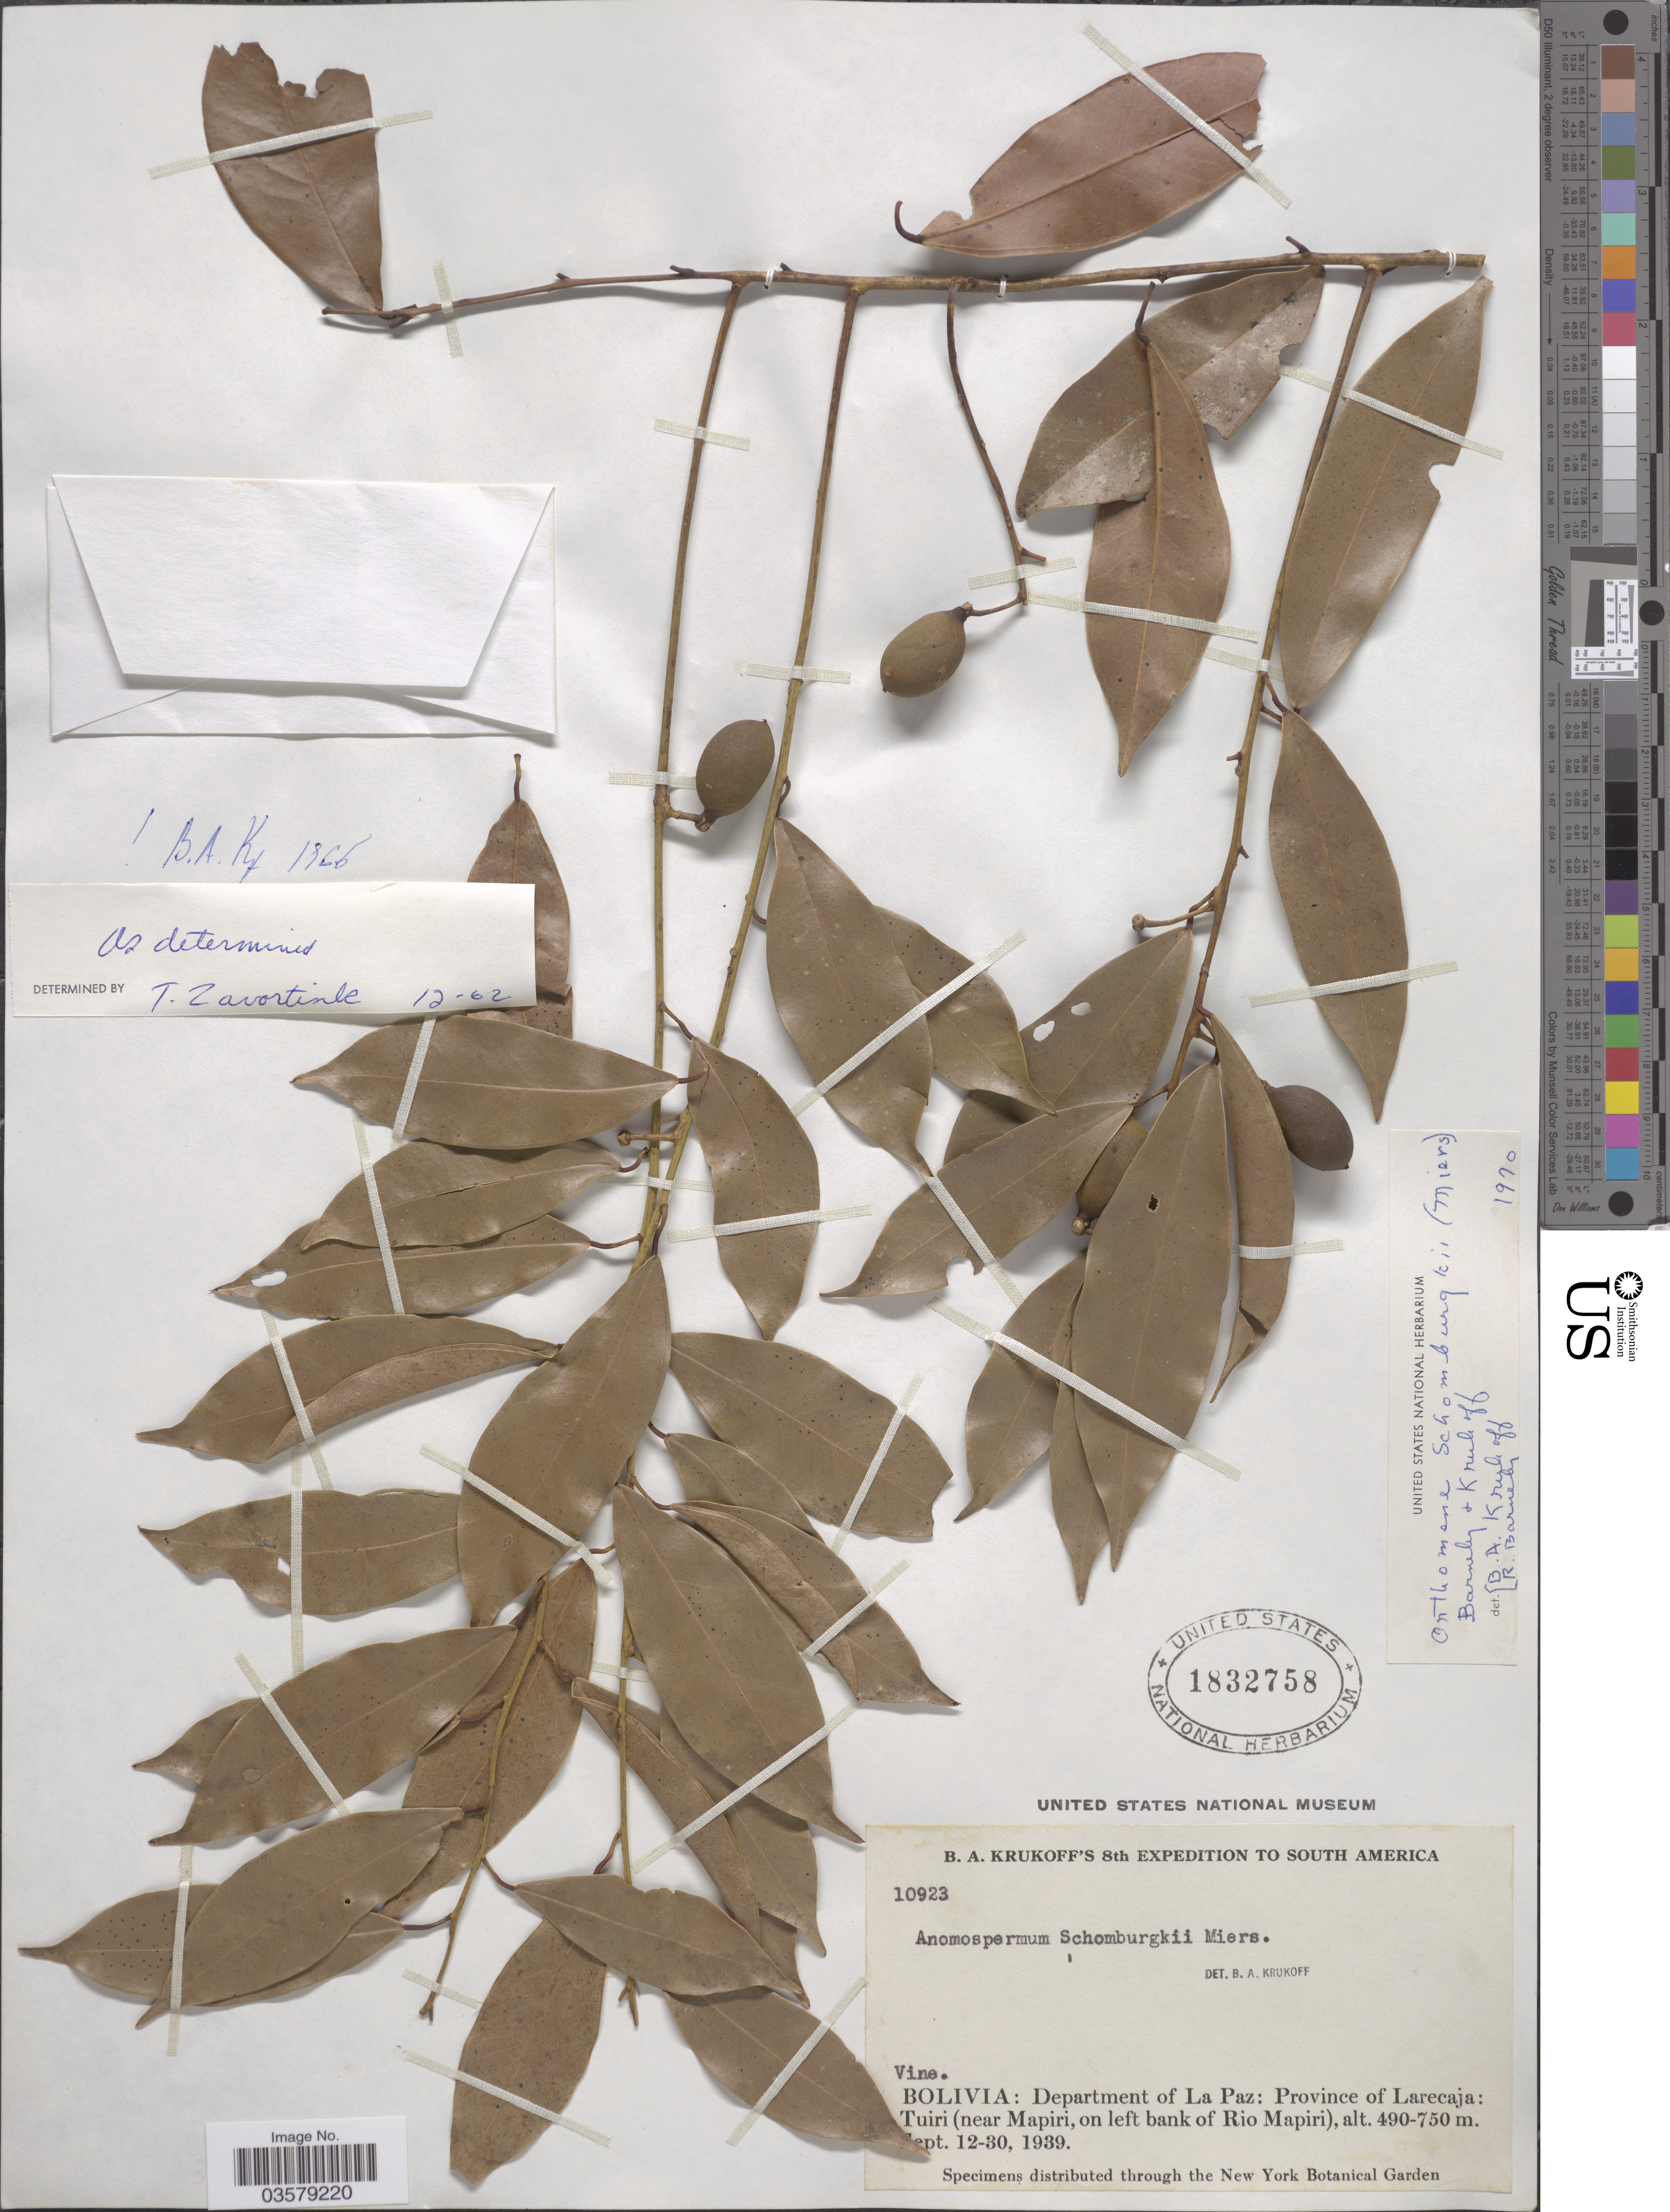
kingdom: Plantae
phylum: Tracheophyta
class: Magnoliopsida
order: Ranunculales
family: Menispermaceae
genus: Anomospermum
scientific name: Anomospermum schomburgkii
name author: Miers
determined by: Strong, Mark T., (BOT), Smithsonian Institution - National Museum of Natural History (UNITED STATES)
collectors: B. A. Krukoff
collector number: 10923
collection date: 1939-09-12/1939-09-30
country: Bolivia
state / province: La Paz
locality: Department of La Paz: Province of Larecaja: Tuiri (near Mapiri, on left bank of Rio Mapiri).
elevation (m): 490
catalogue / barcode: US 1832758